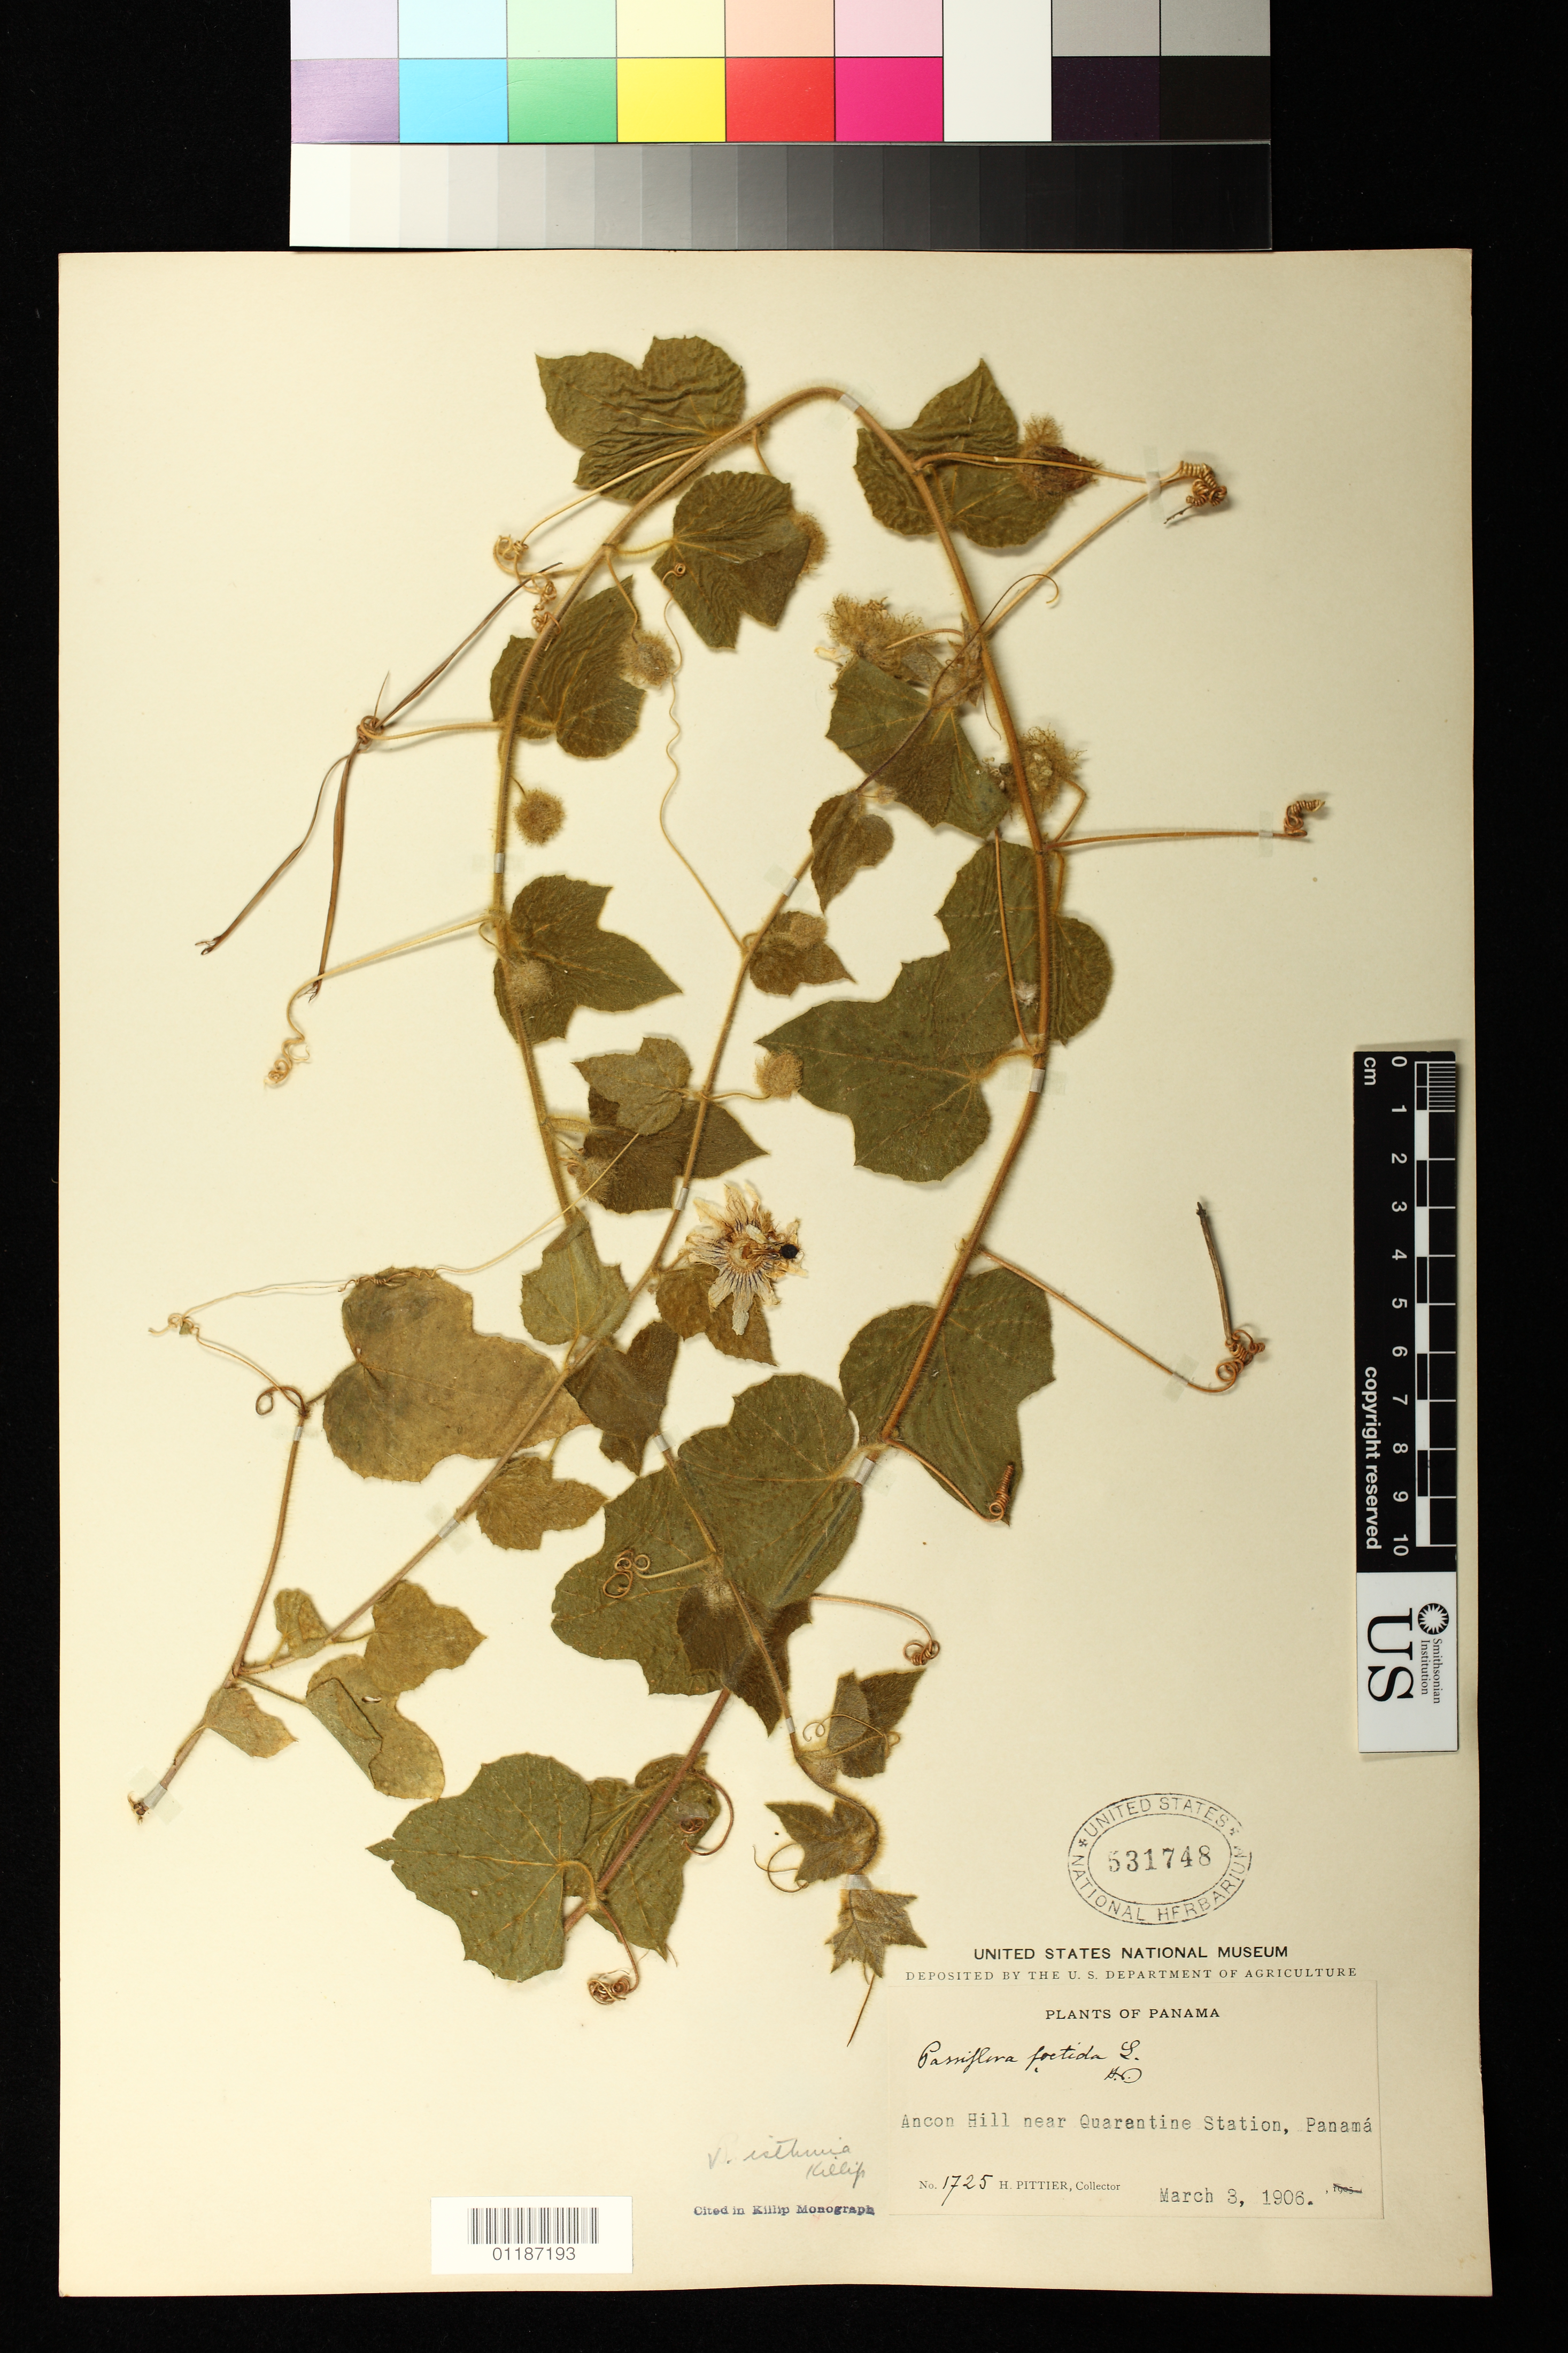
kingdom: Plantae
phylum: Tracheophyta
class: Magnoliopsida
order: Malpighiales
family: Passifloraceae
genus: Passiflora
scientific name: Passiflora foetida var. isthmia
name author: Killip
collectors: H. F. Pittier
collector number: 1725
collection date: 1906-03-03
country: Panama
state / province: Panamá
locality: Ancon Hill near Quarantine Station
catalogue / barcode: US 531748